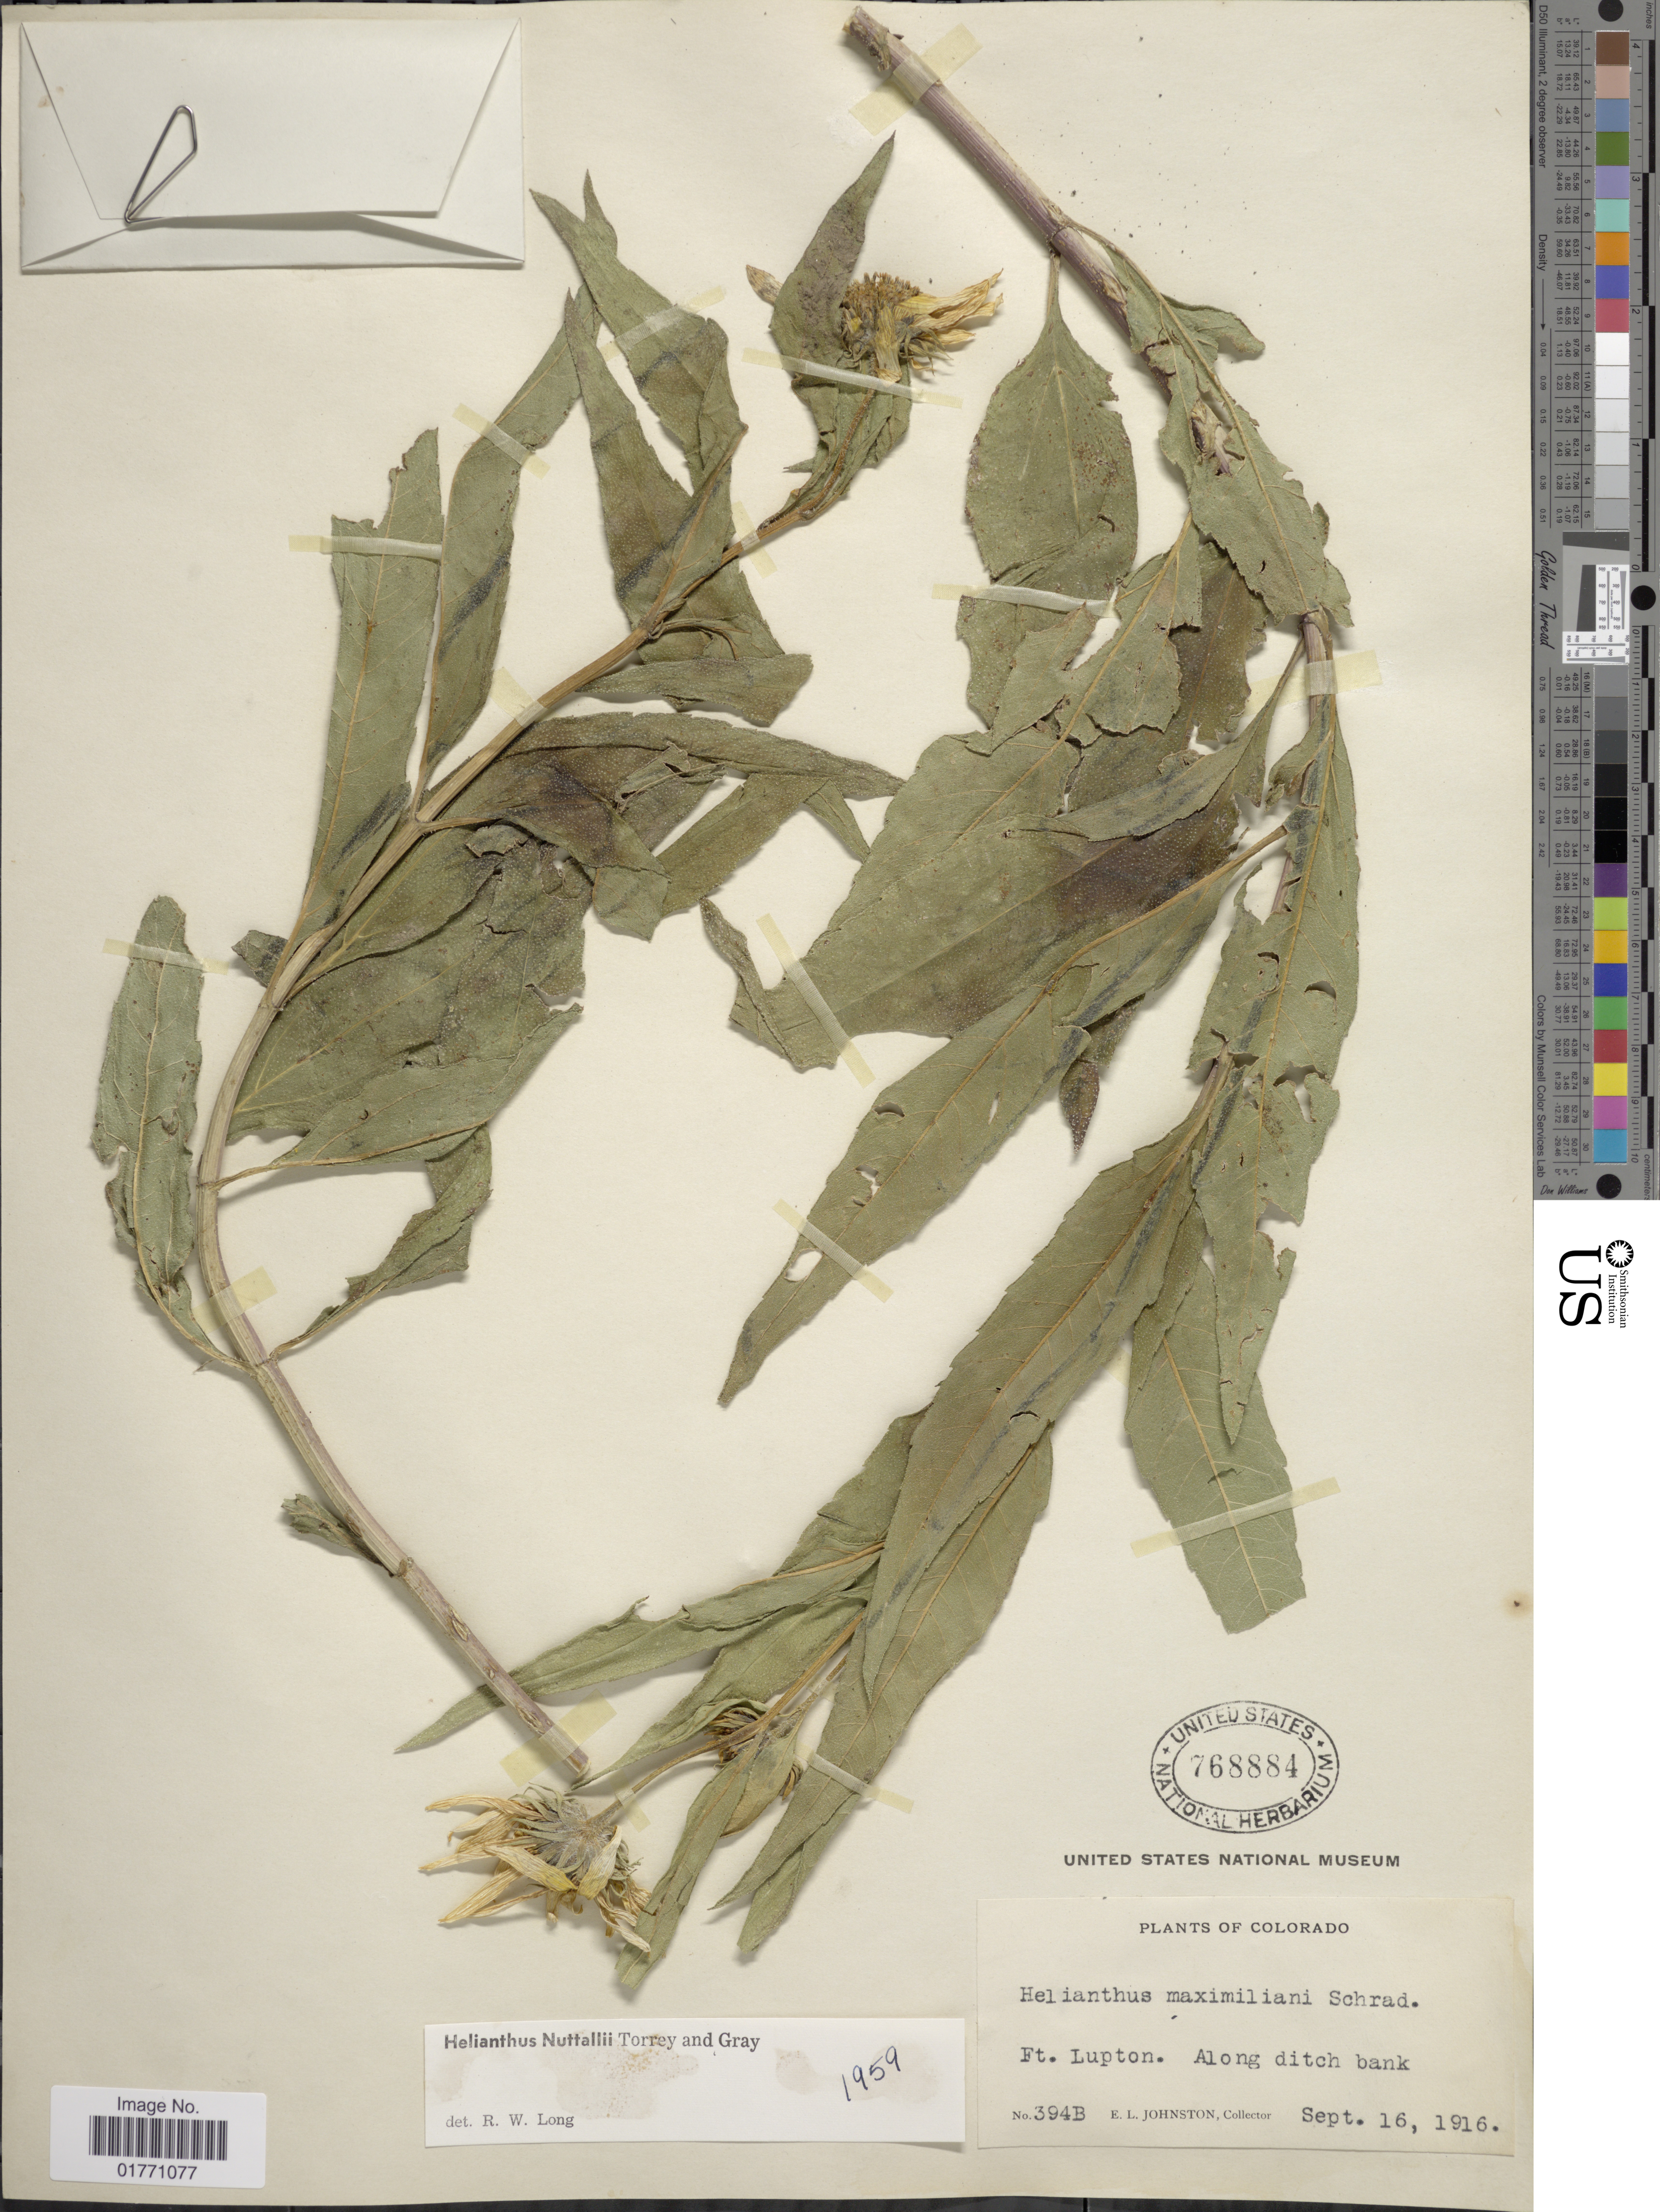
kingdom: Plantae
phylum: Tracheophyta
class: Magnoliopsida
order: Asterales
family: Asteraceae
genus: Helianthus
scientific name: Helianthus nuttallii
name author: Torr. & A. Gray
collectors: E. L. Johnston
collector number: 394B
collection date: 1916-09-16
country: United States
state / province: Colorado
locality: Ft. Lupton, along ditch bank.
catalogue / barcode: US 768884